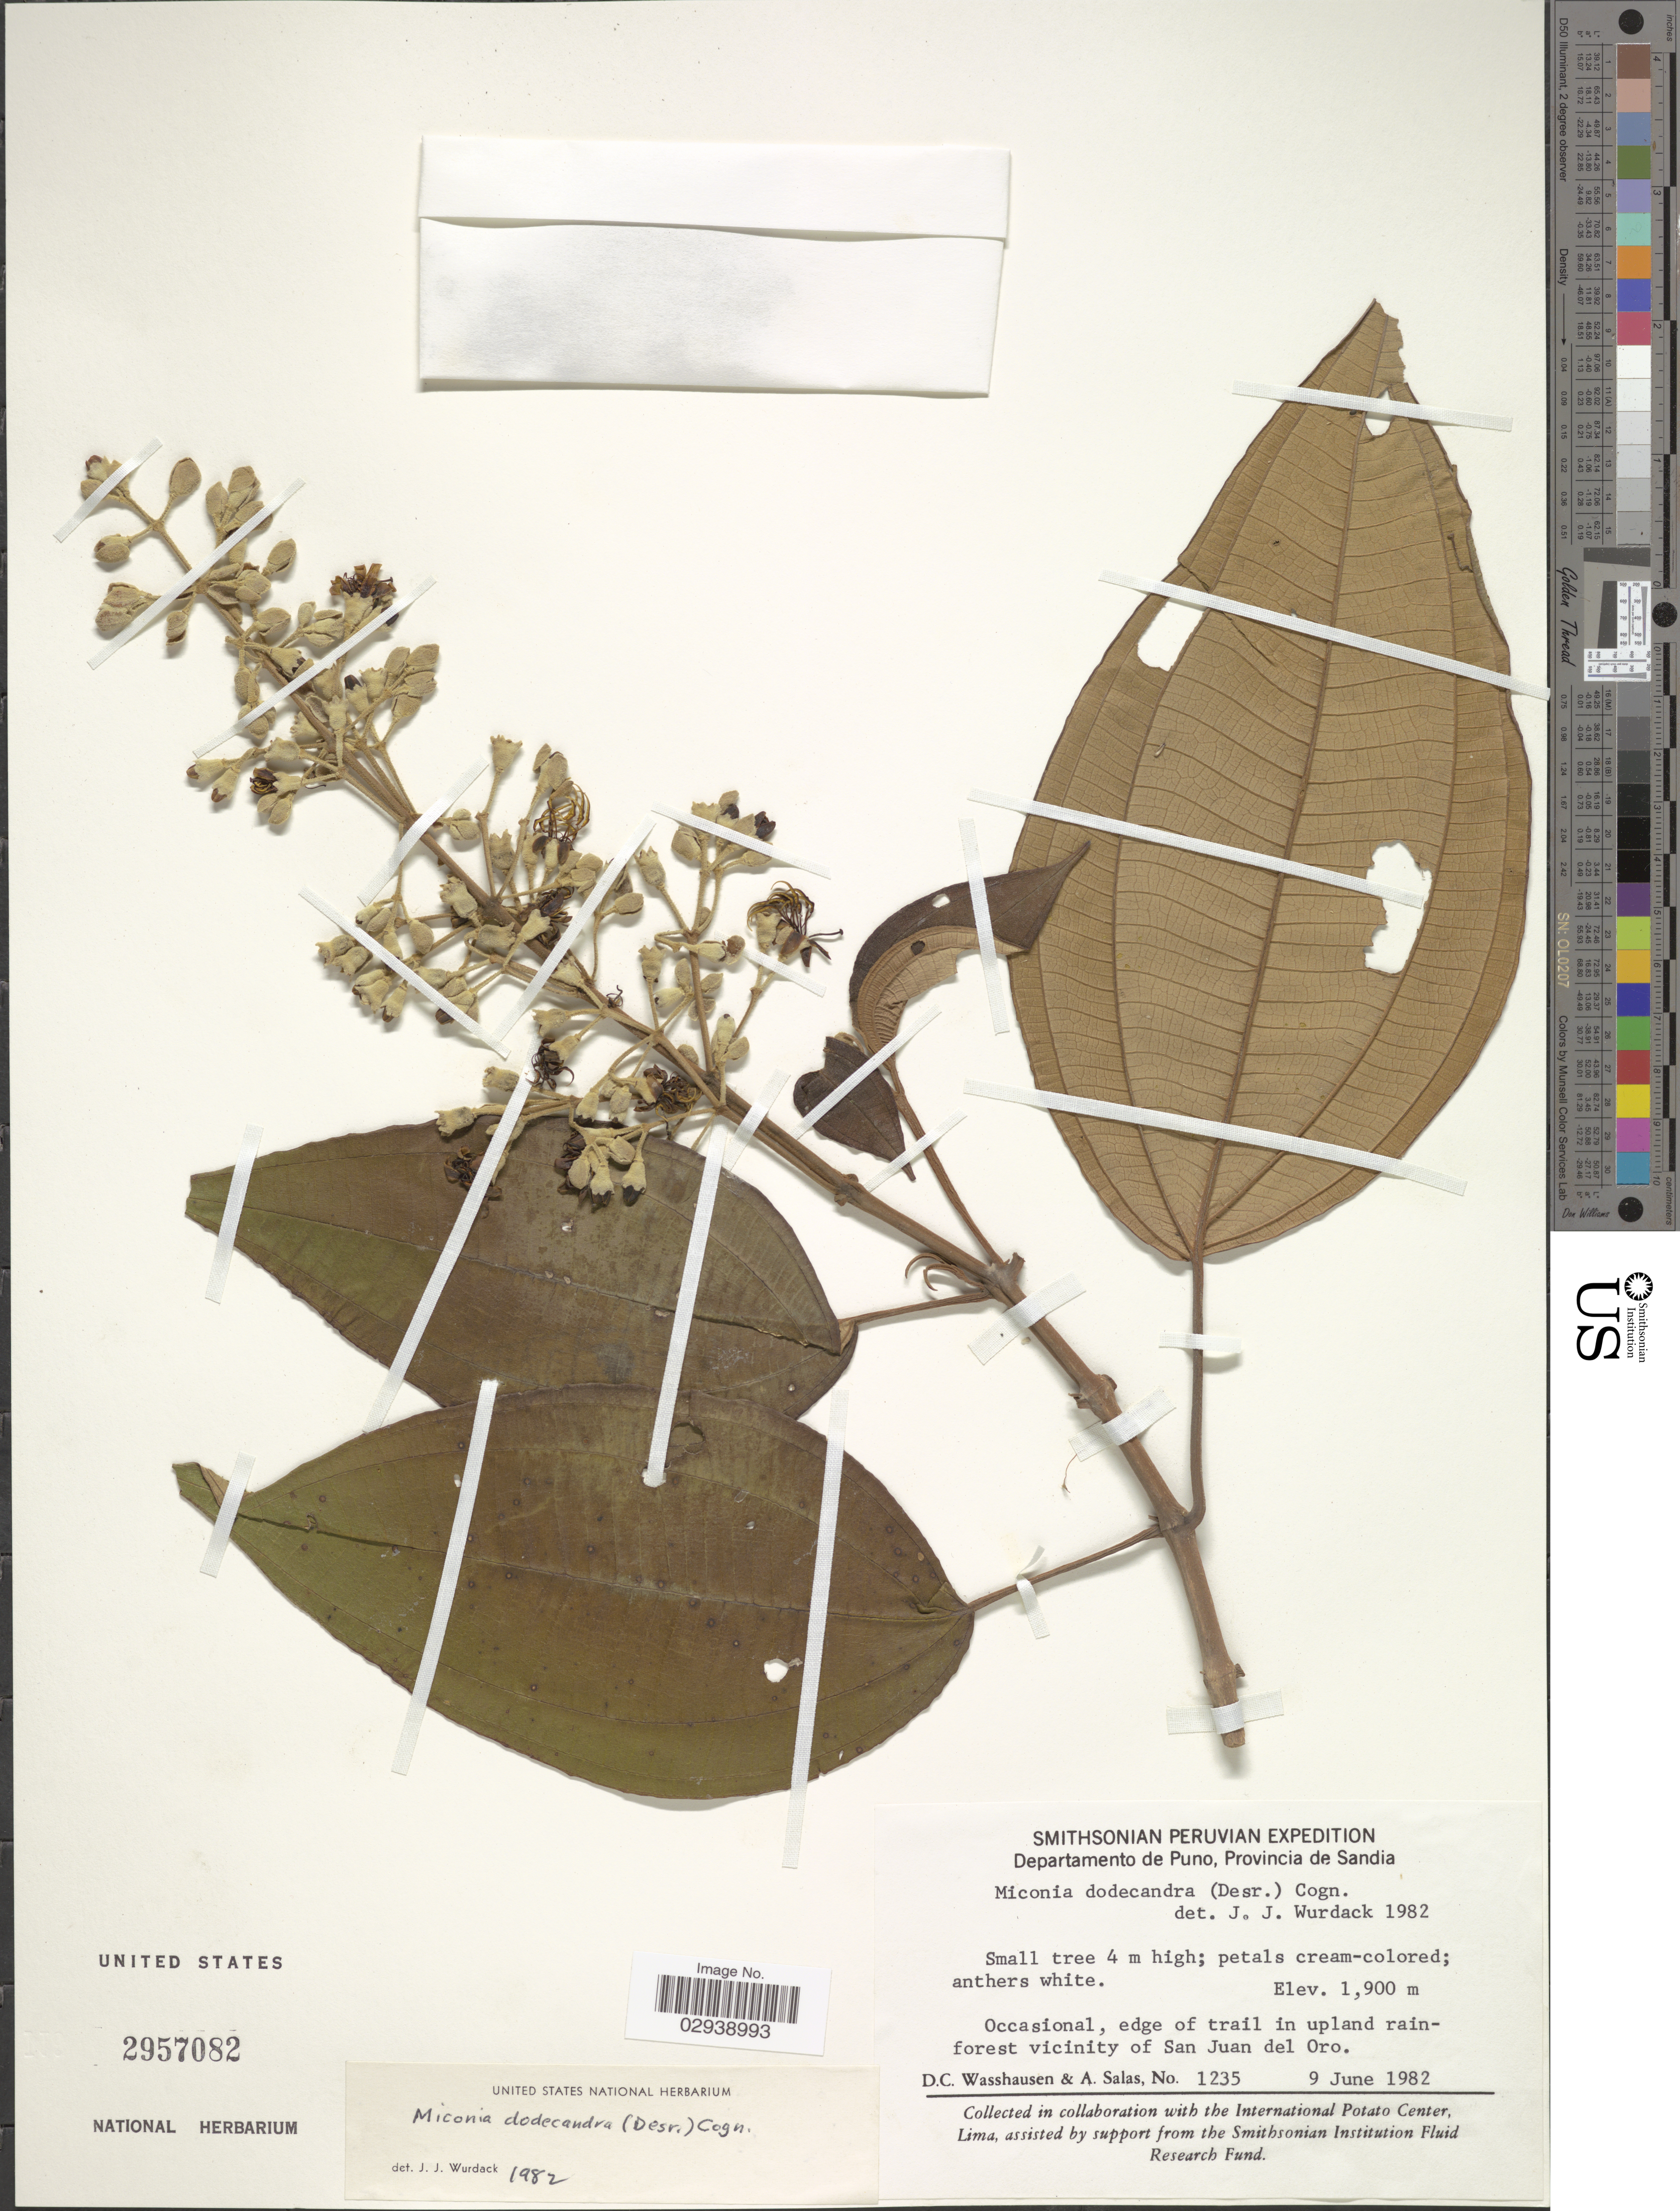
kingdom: Plantae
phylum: Tracheophyta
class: Magnoliopsida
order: Myrtales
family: Melastomataceae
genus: Miconia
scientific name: Miconia dodecandra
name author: Cogn.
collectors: D. C. Wasshausen & A. Salas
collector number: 1235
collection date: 1982-06-09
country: Peru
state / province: Puno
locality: Departamento de Puno, Provincia de Sandia. Occasional, edge of trail in upland rainforest vicinity of San Juan del Oro.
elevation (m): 1900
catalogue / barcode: US 2957082